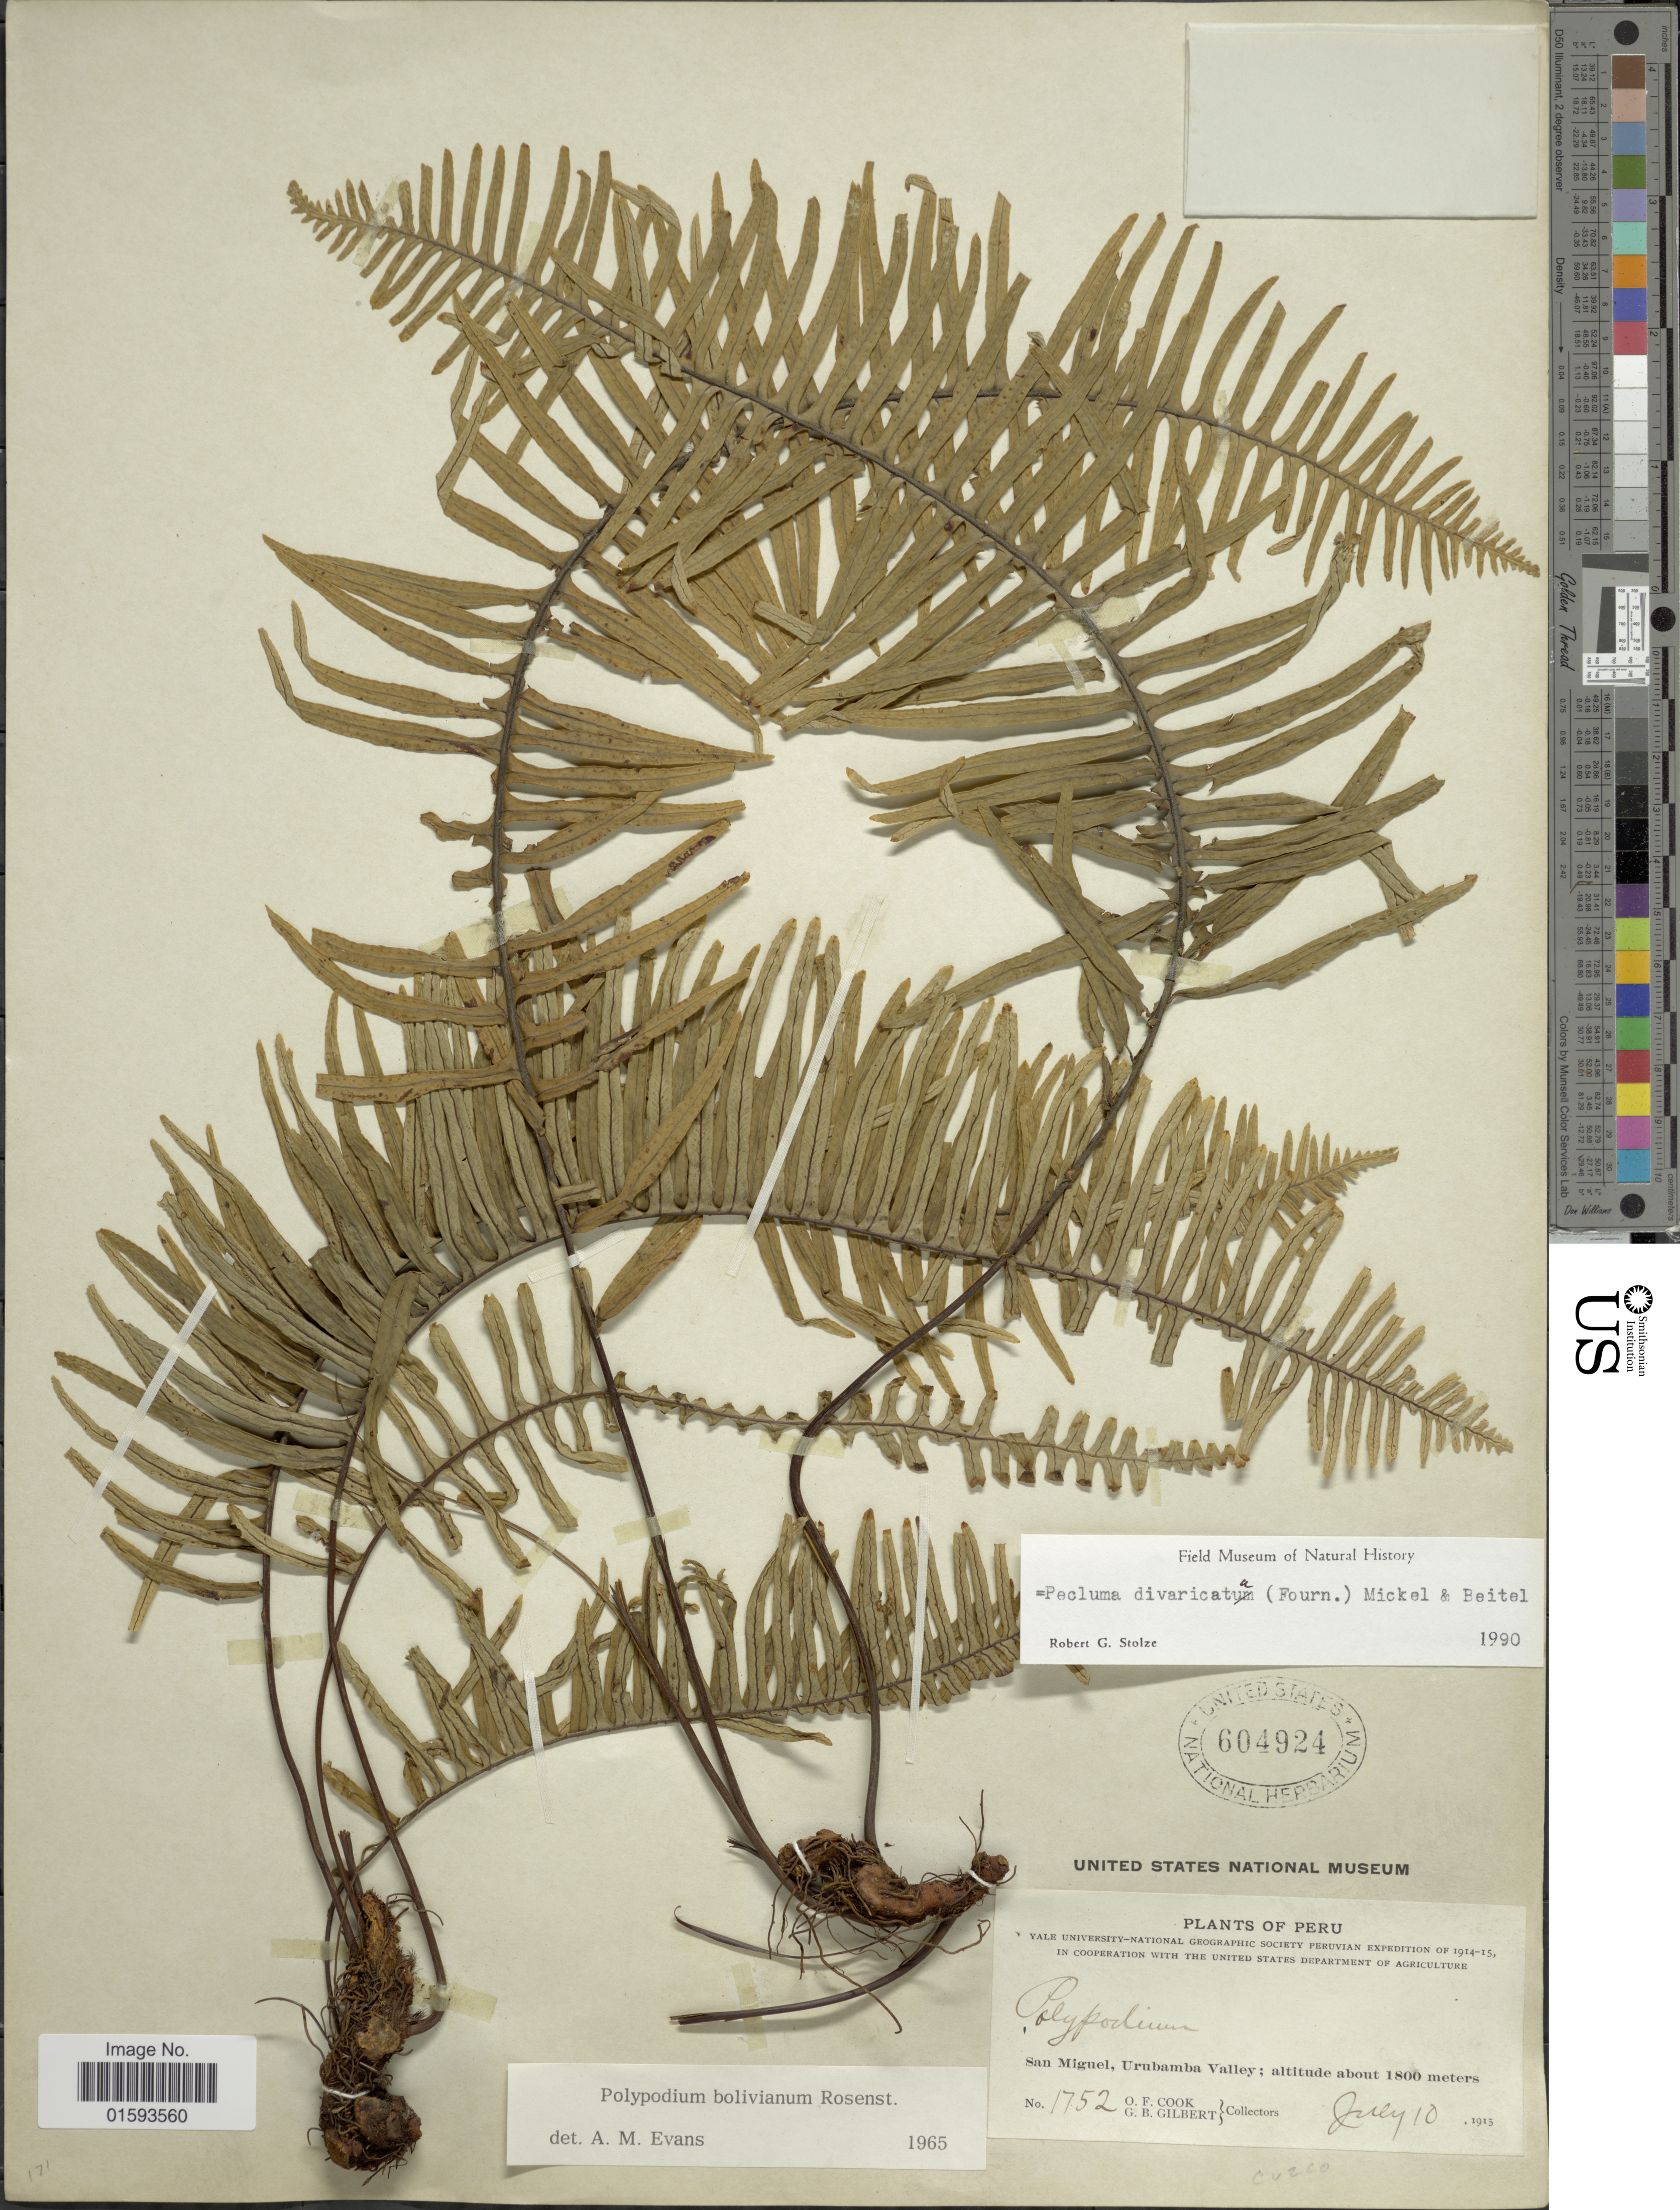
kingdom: Plantae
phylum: Tracheophyta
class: Polypodiopsida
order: Polypodiales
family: Polypodiaceae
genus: Pecluma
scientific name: Pecluma divaricata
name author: (E. Fourn.) Mickel & Beitel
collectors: O. F. Cook & G. B. Gilbert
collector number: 1752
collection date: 1915-07-10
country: Peru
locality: San Miguel, Urubamba Valley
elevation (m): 1800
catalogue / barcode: US 604924